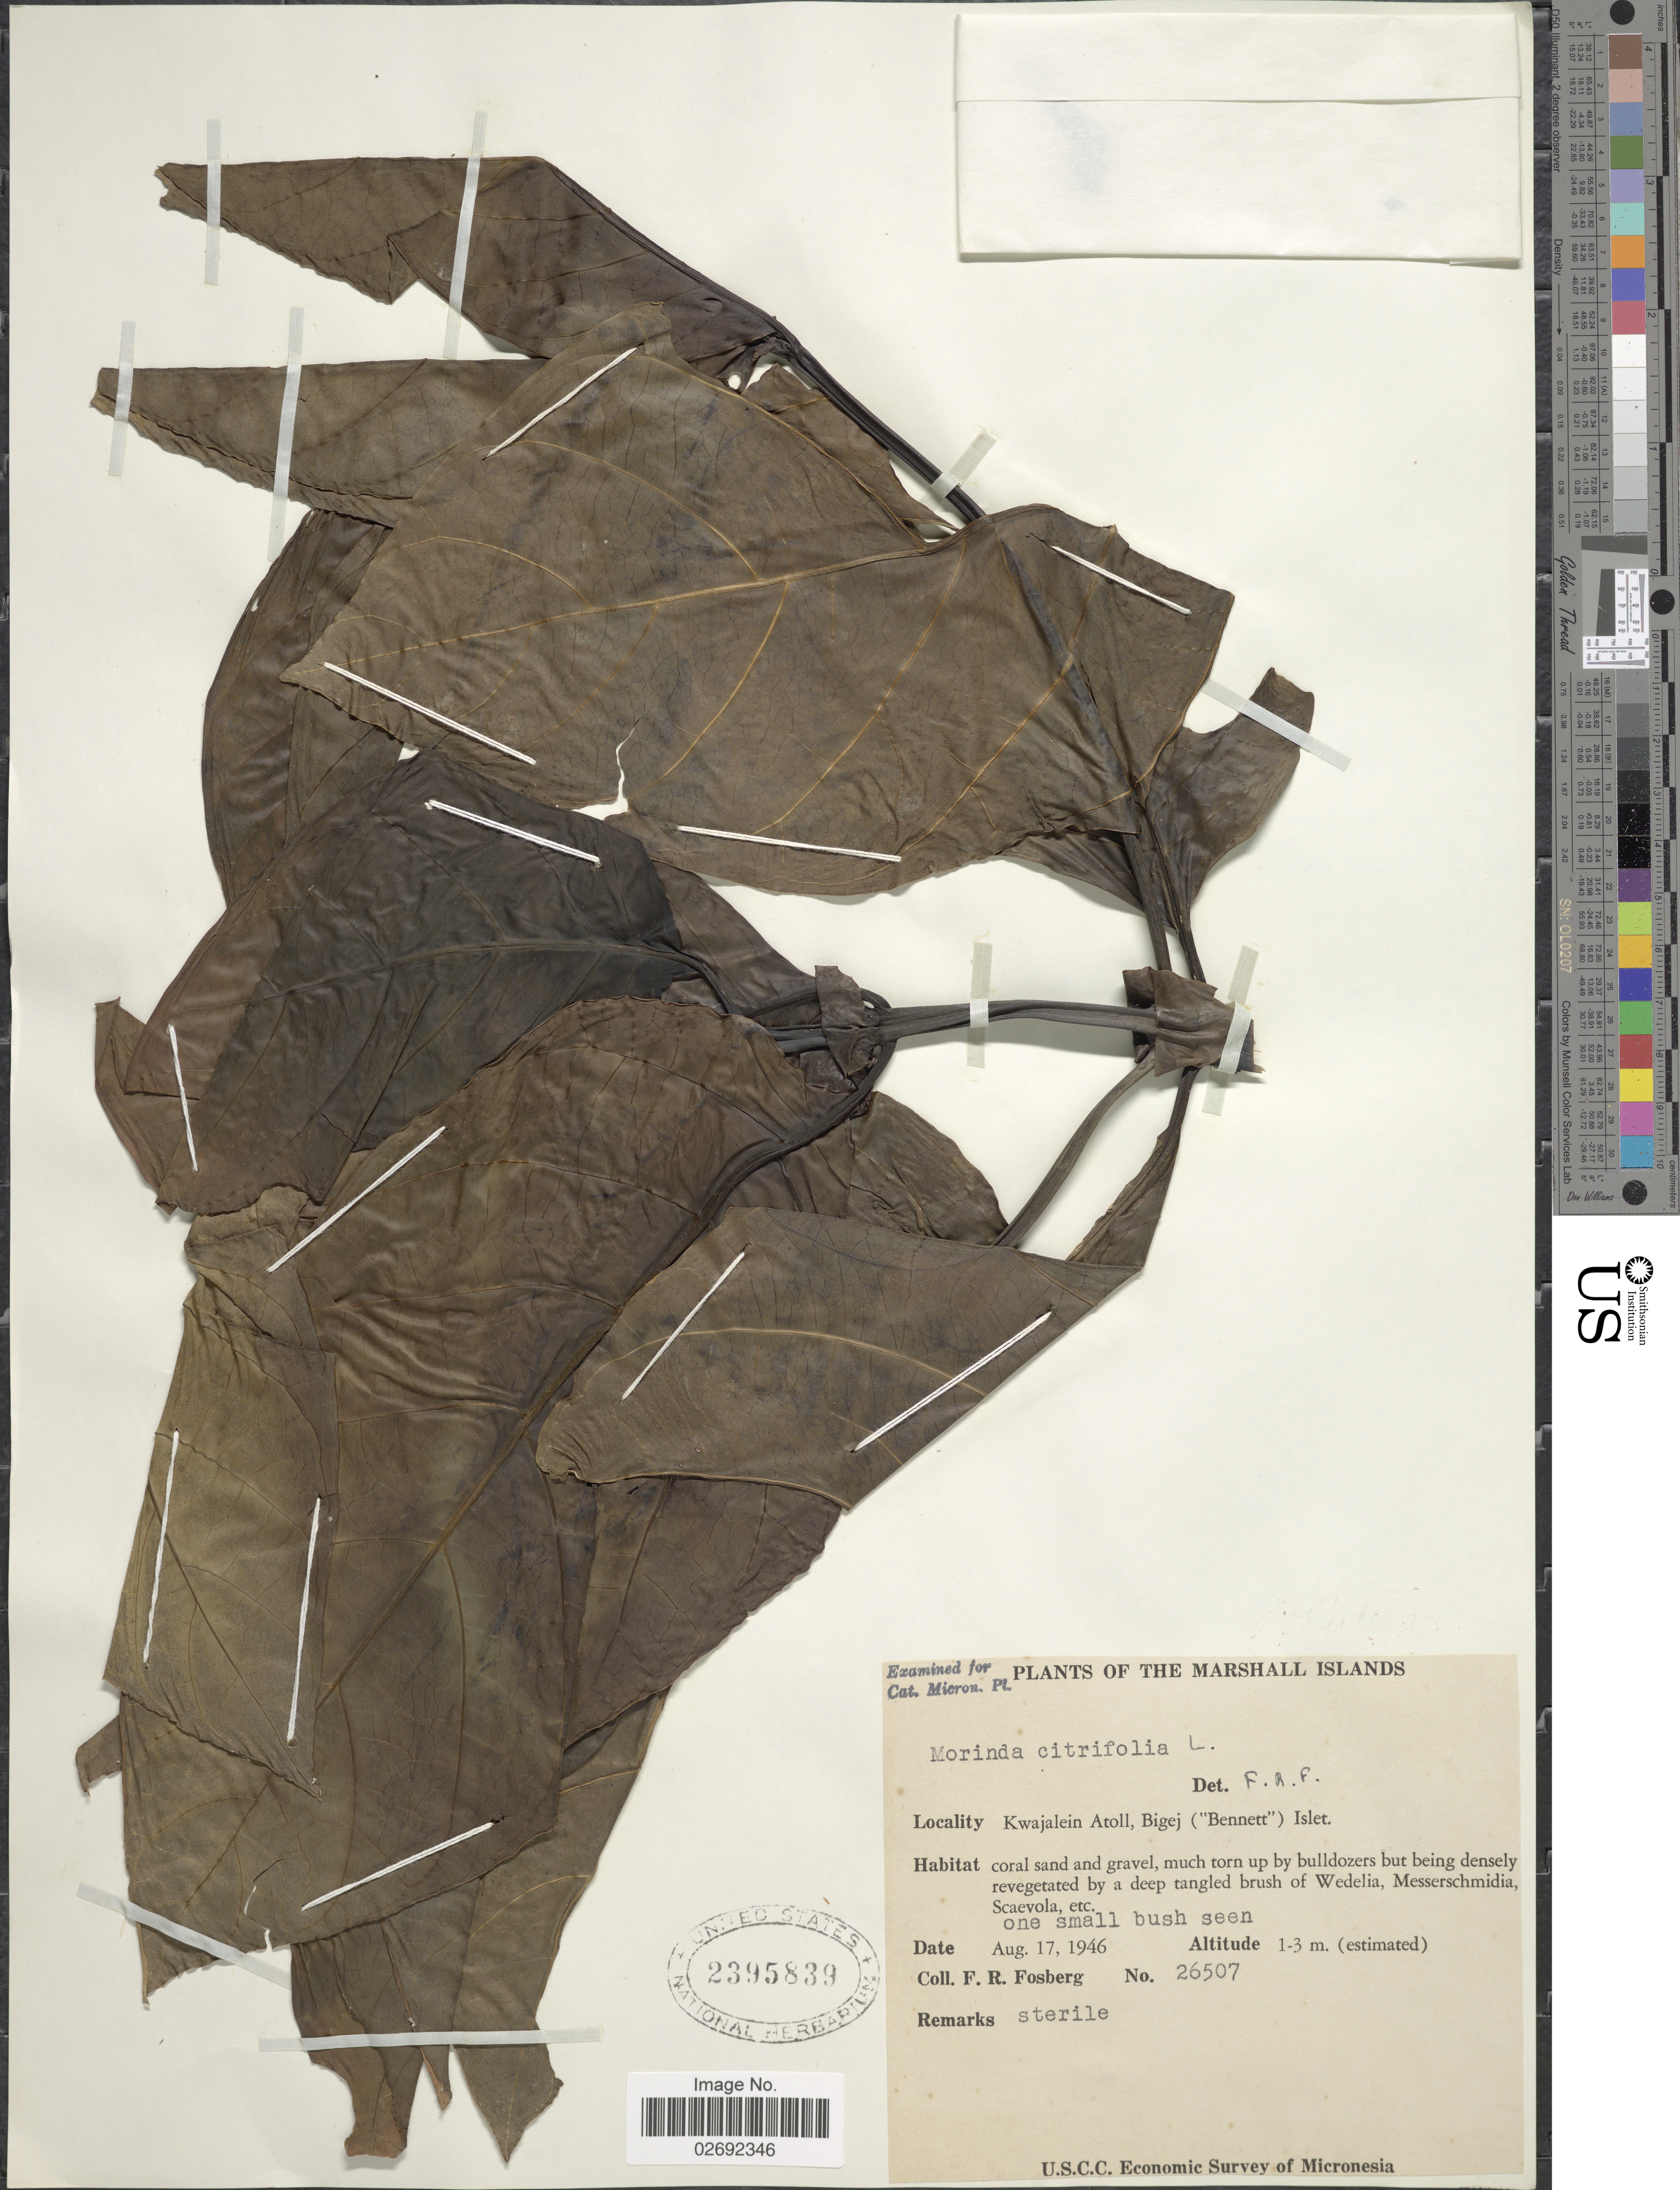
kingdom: Plantae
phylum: Tracheophyta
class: Magnoliopsida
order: Gentianales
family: Rubiaceae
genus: Morinda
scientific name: Morinda citrifolia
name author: L.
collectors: F. R. Fosberg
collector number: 26507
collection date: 1946-08-17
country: Marshall Islands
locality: Kwajalein Atoll, Bigej ("Bennett") Islet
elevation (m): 1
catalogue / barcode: US 2395839